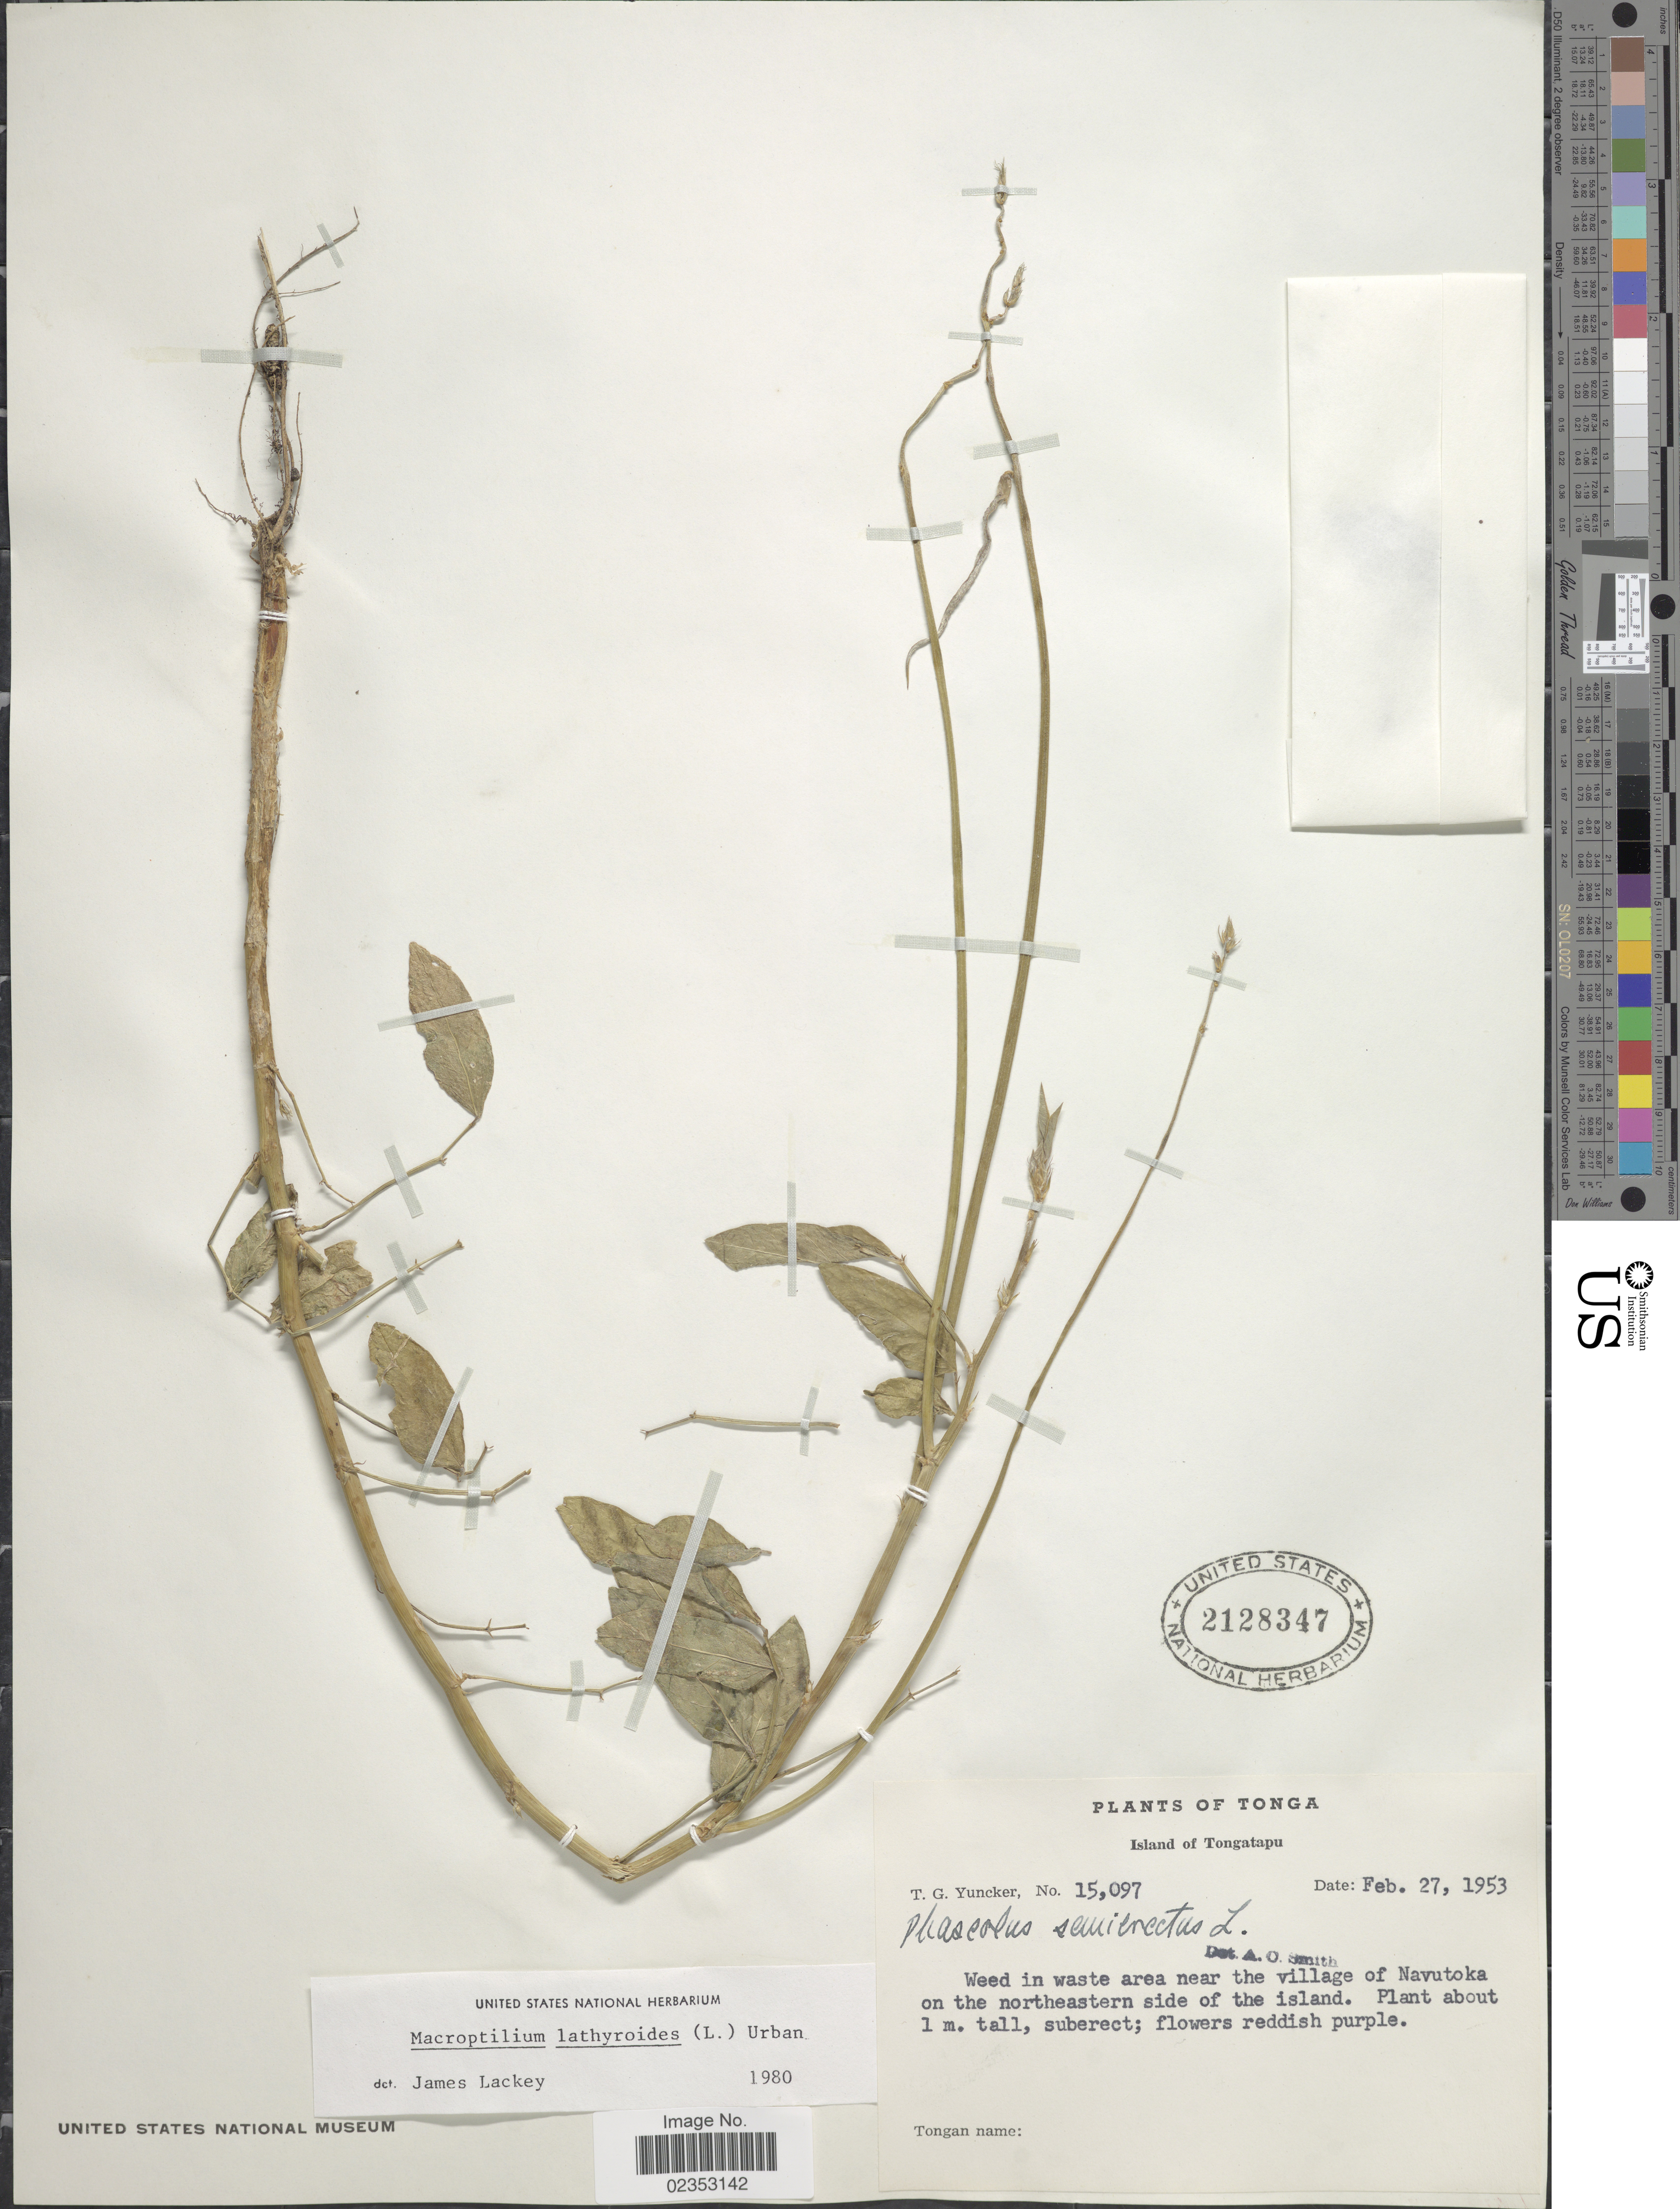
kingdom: Plantae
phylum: Tracheophyta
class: Magnoliopsida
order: Fabales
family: Fabaceae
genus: Macroptilium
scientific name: Macroptilium lathyroides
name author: (L.) Urb.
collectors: T. G. Yuncker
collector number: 15097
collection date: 1953-02-27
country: Tonga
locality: Island of Tongatapu. In waste area near the village of Navutoka on the northeastern side of the island.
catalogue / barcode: US 2128347